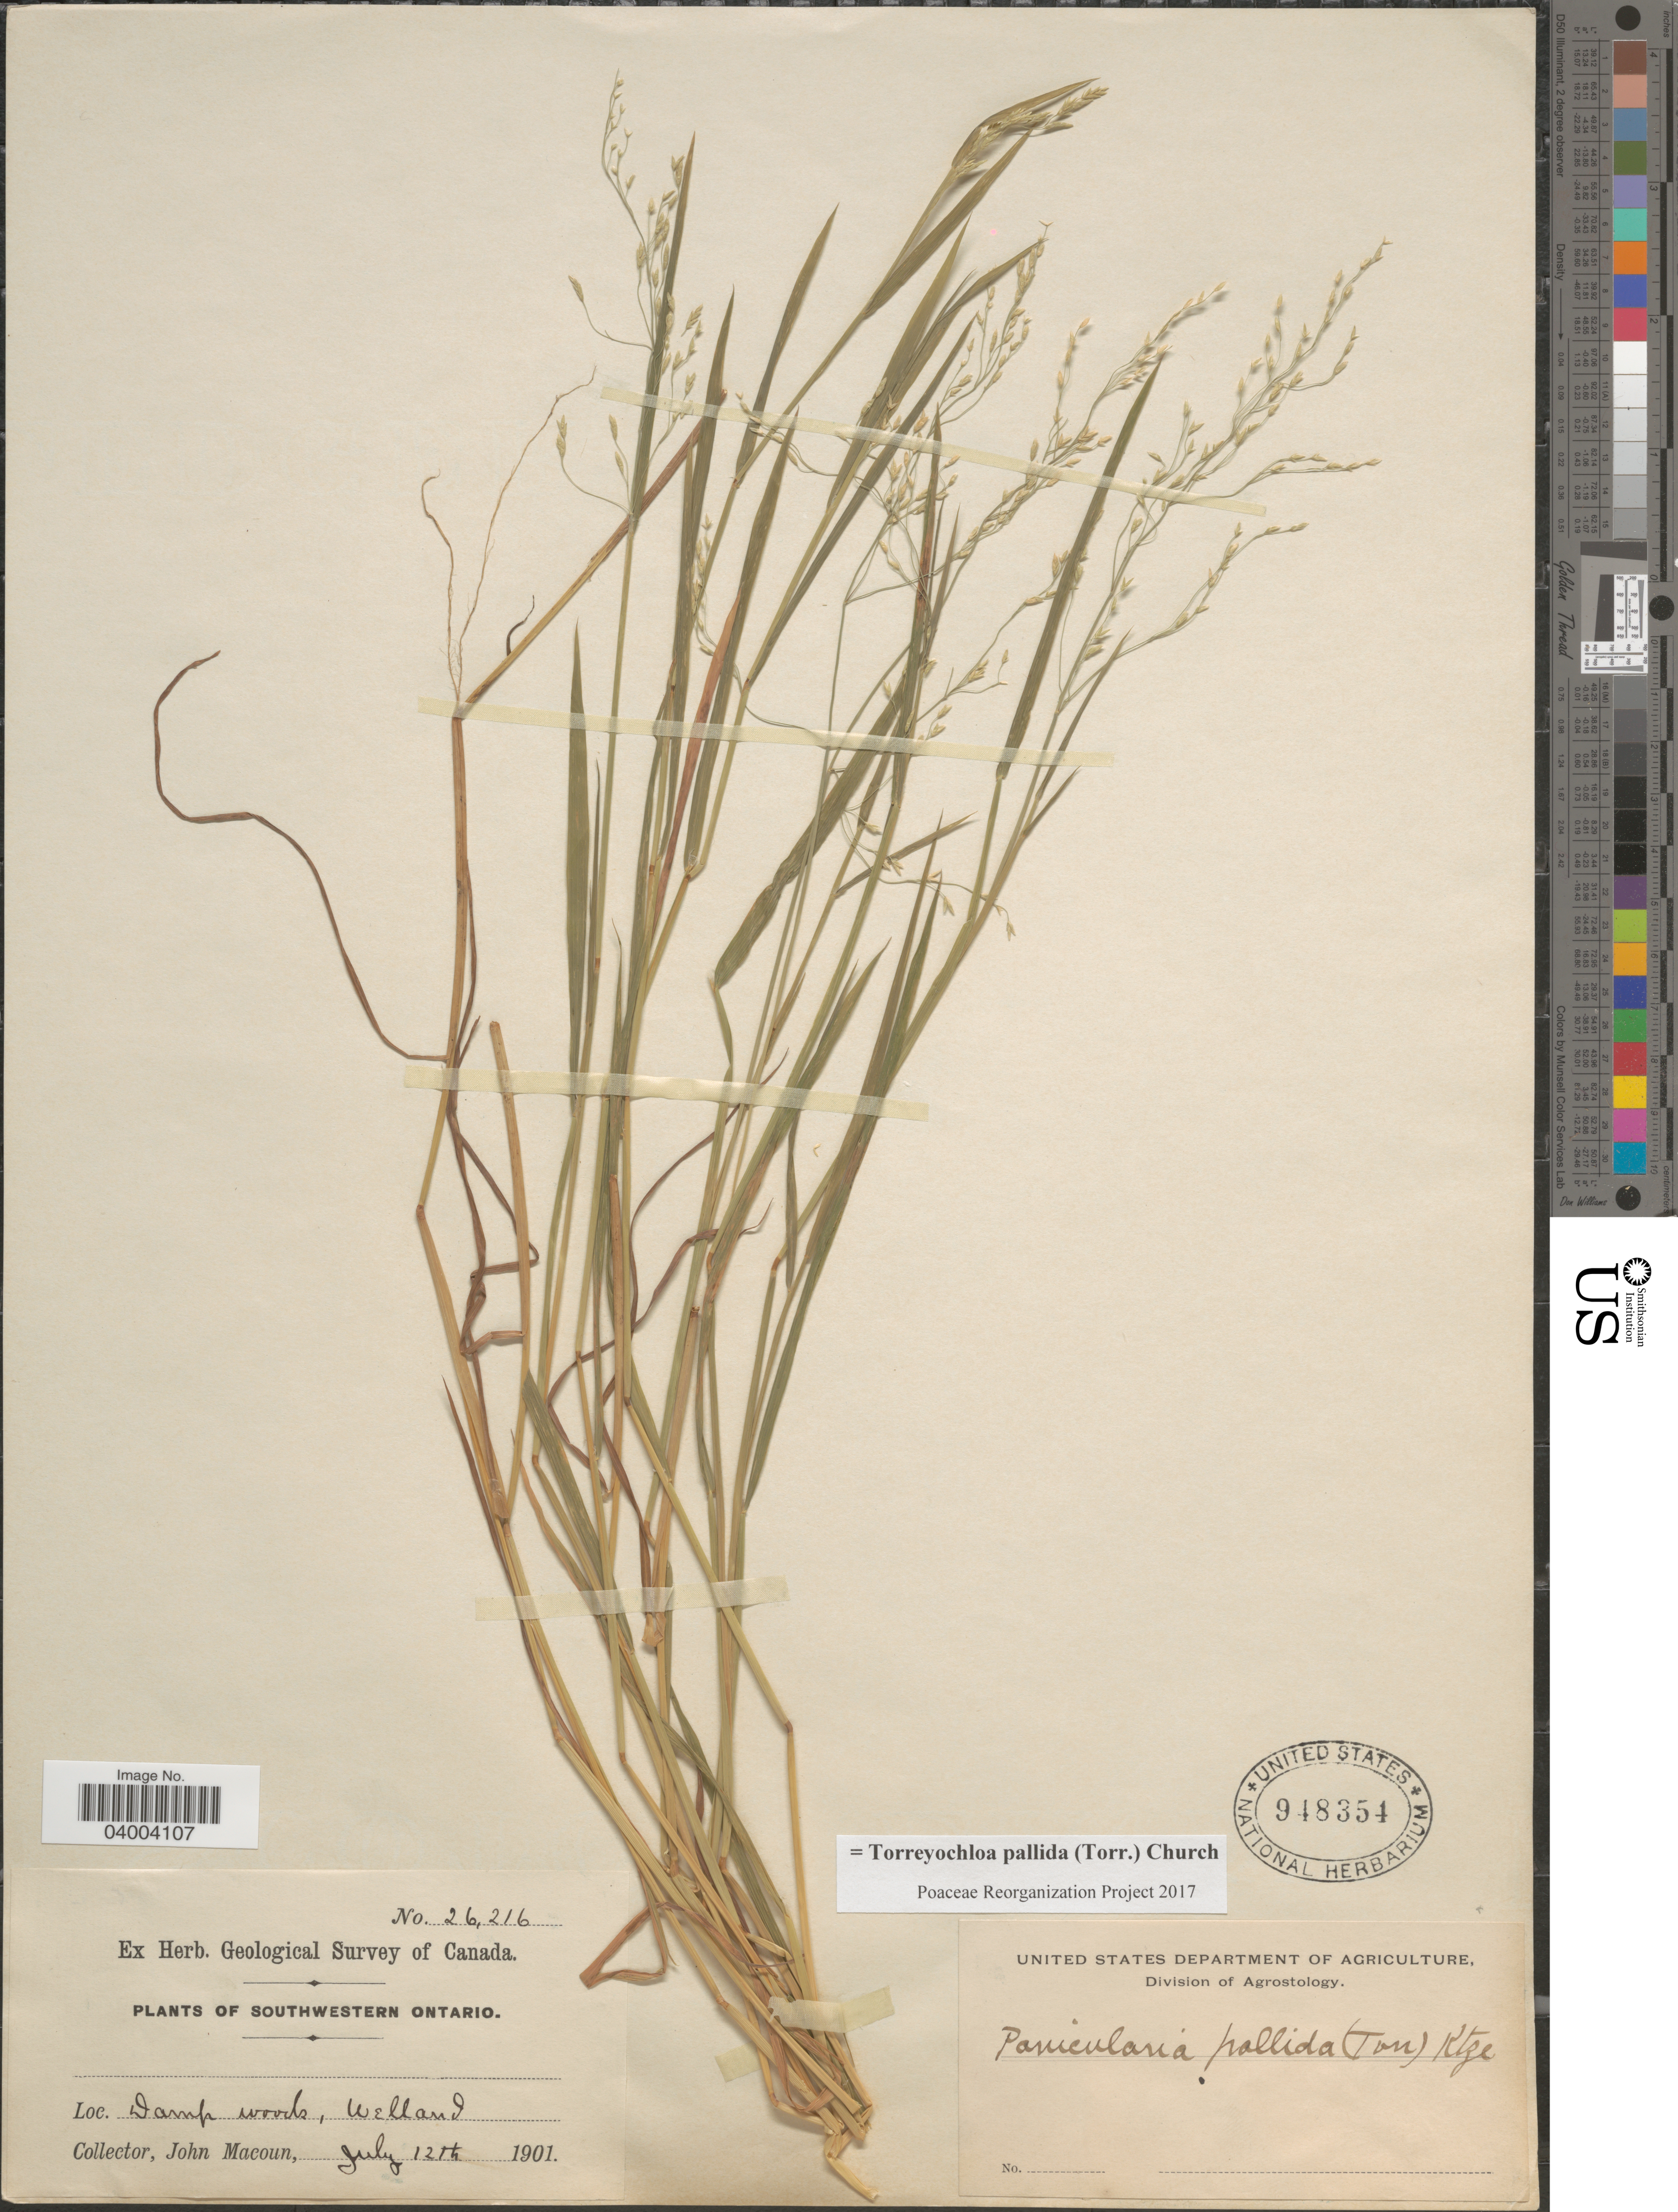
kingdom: Plantae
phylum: Tracheophyta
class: Liliopsida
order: Poales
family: Poaceae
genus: Torreyochloa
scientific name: Torreyochloa pallida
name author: (Torr.) G.L. Church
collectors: J. Macoun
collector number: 26216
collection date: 1901-07-12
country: Canada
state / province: Ontario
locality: Southwestern Ontario. Welland.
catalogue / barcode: US 948354